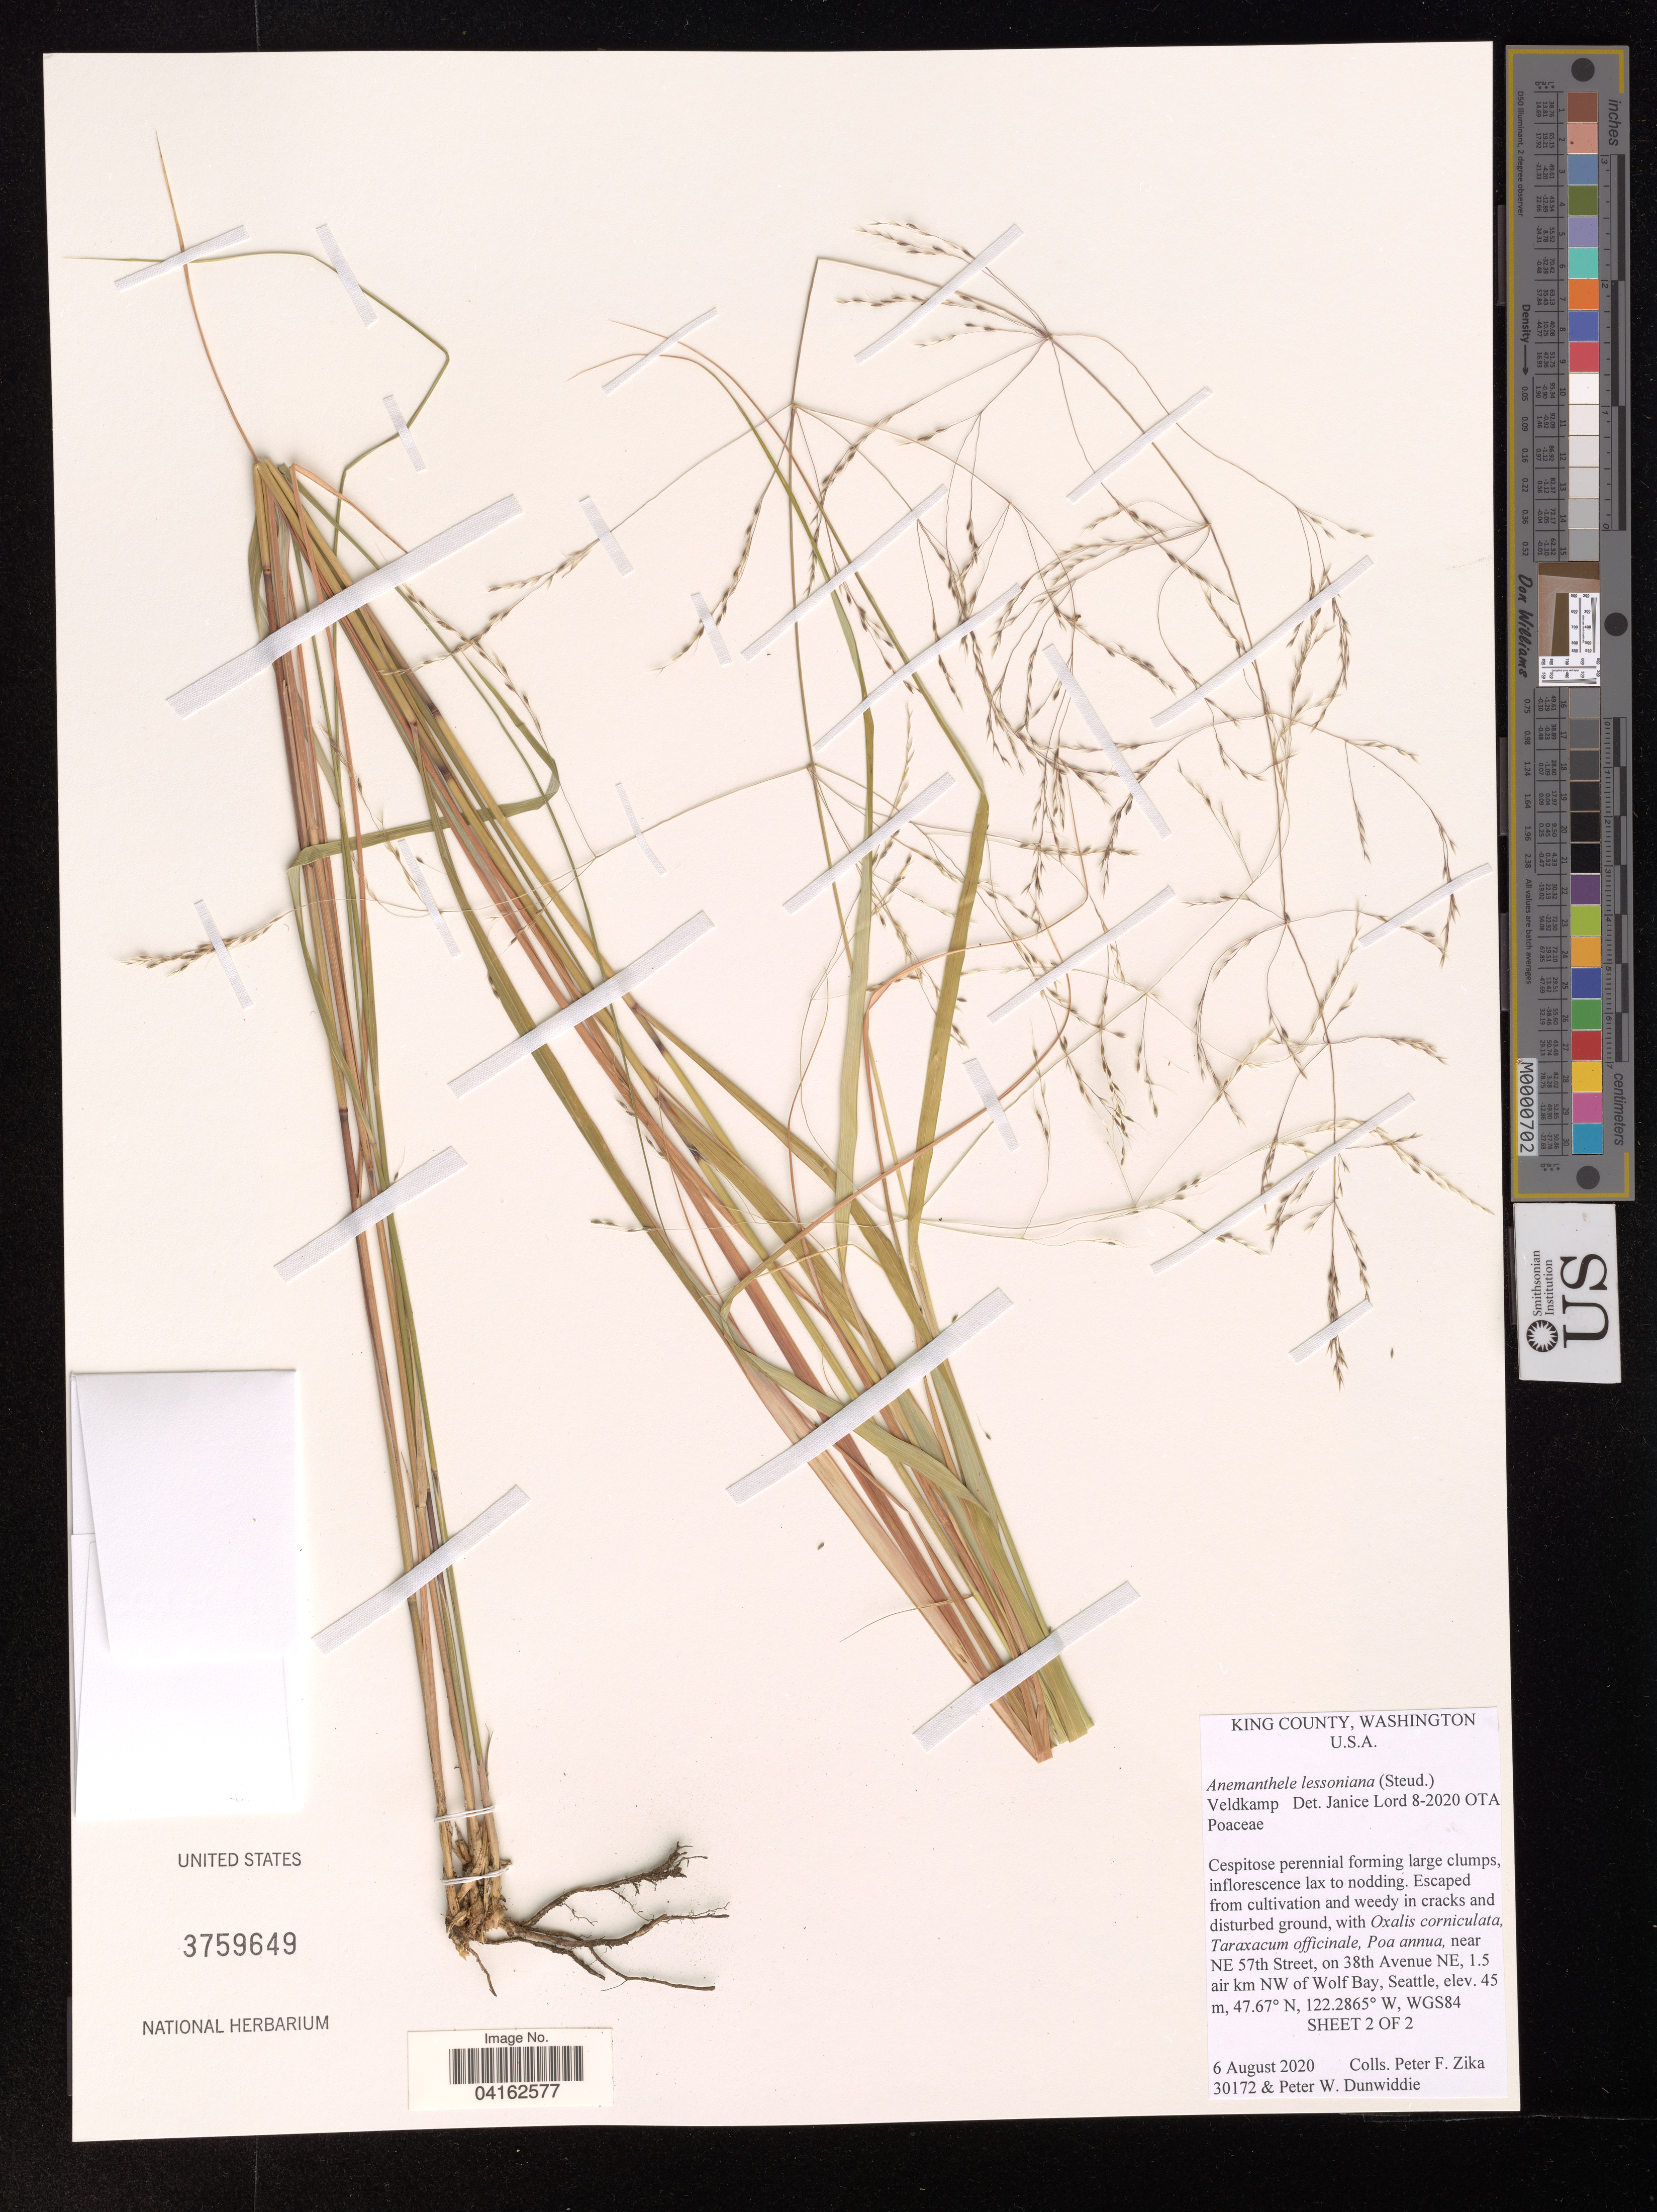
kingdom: Plantae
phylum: Tracheophyta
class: Liliopsida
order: Poales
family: Poaceae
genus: Anemanthele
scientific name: Anemanthele lessoniana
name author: (Steud.) Veldkamp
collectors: P. F. Zika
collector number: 30172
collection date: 2020-08-06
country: United States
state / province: Washington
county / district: King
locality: King County. Near NE 57th Street, on 38th Avenue NE, 1.5 air km NW of Wolf Bay, Seattle. WGS84.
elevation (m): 45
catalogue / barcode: US 3759649